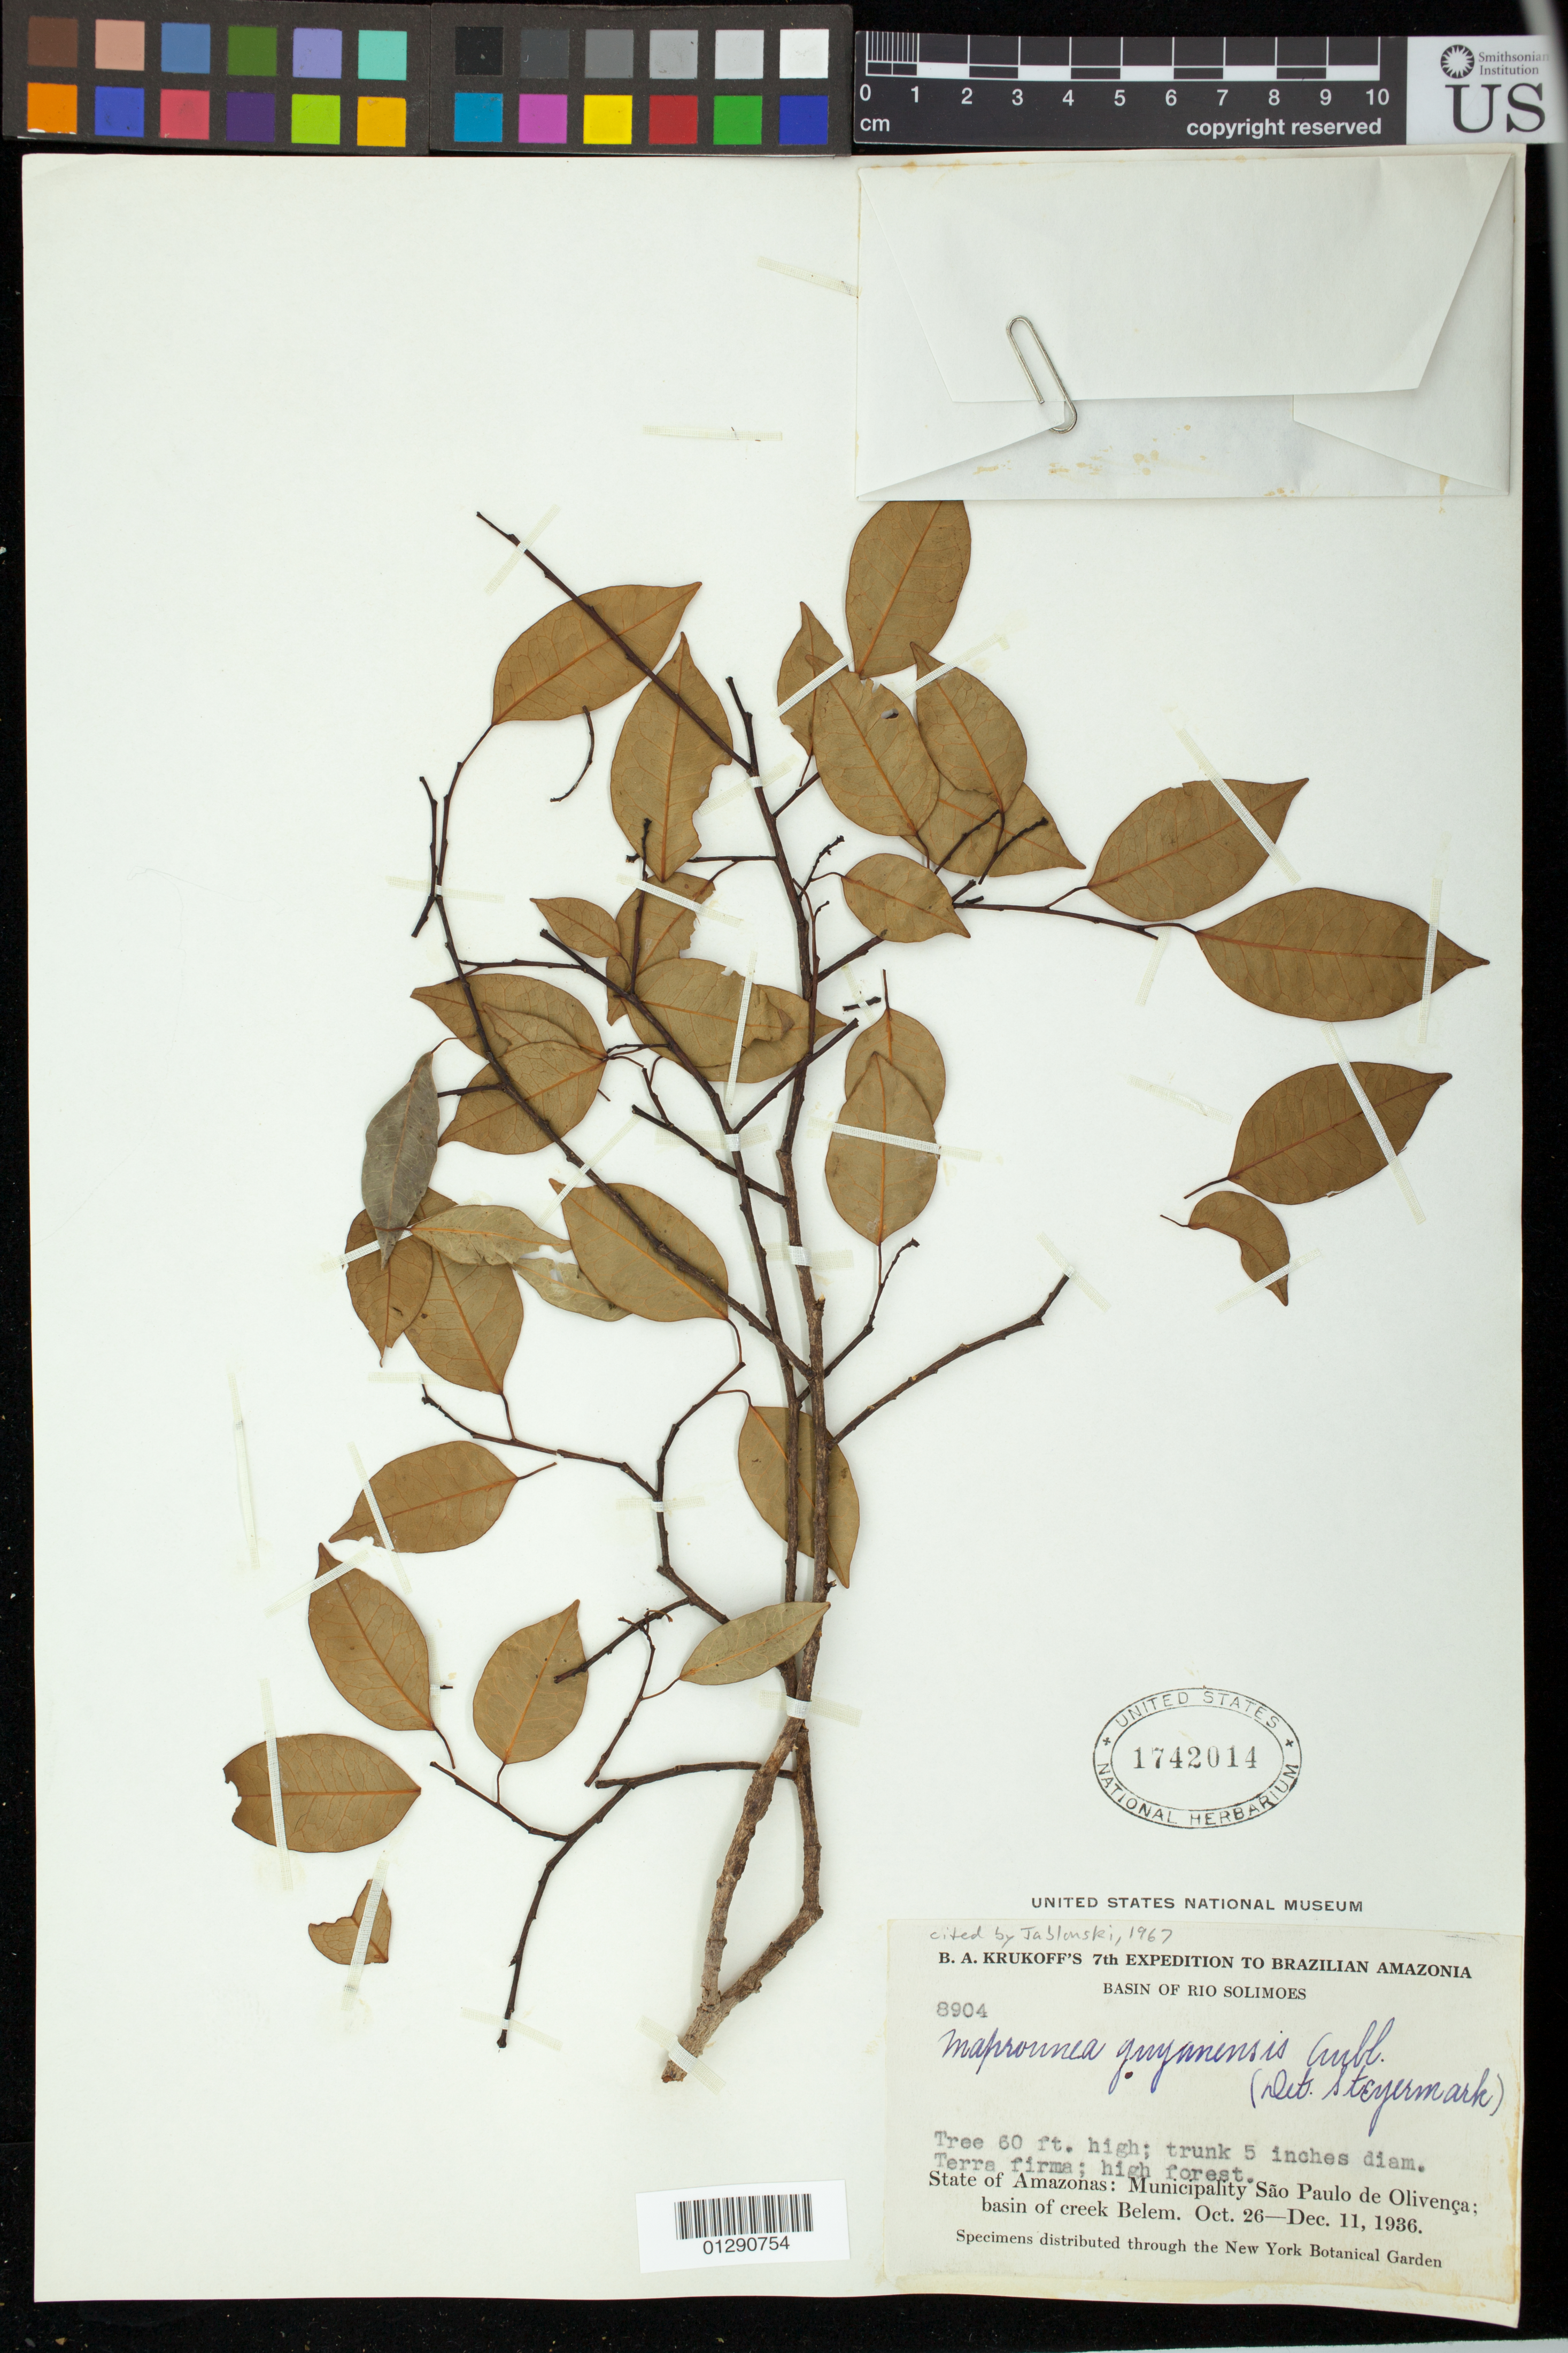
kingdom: Plantae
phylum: Tracheophyta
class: Magnoliopsida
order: Malpighiales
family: Euphorbiaceae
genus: Maprounea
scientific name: Maprounea guianensis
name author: Aubl.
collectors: B. A. Krukoff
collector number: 8904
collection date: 1936-10-26/1936-12-11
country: Brazil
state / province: Sao Paulo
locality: Municipality Sao Paulo de Olivenca, basin of creek Belem, Basin of Rio Solimoes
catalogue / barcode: US 1742014